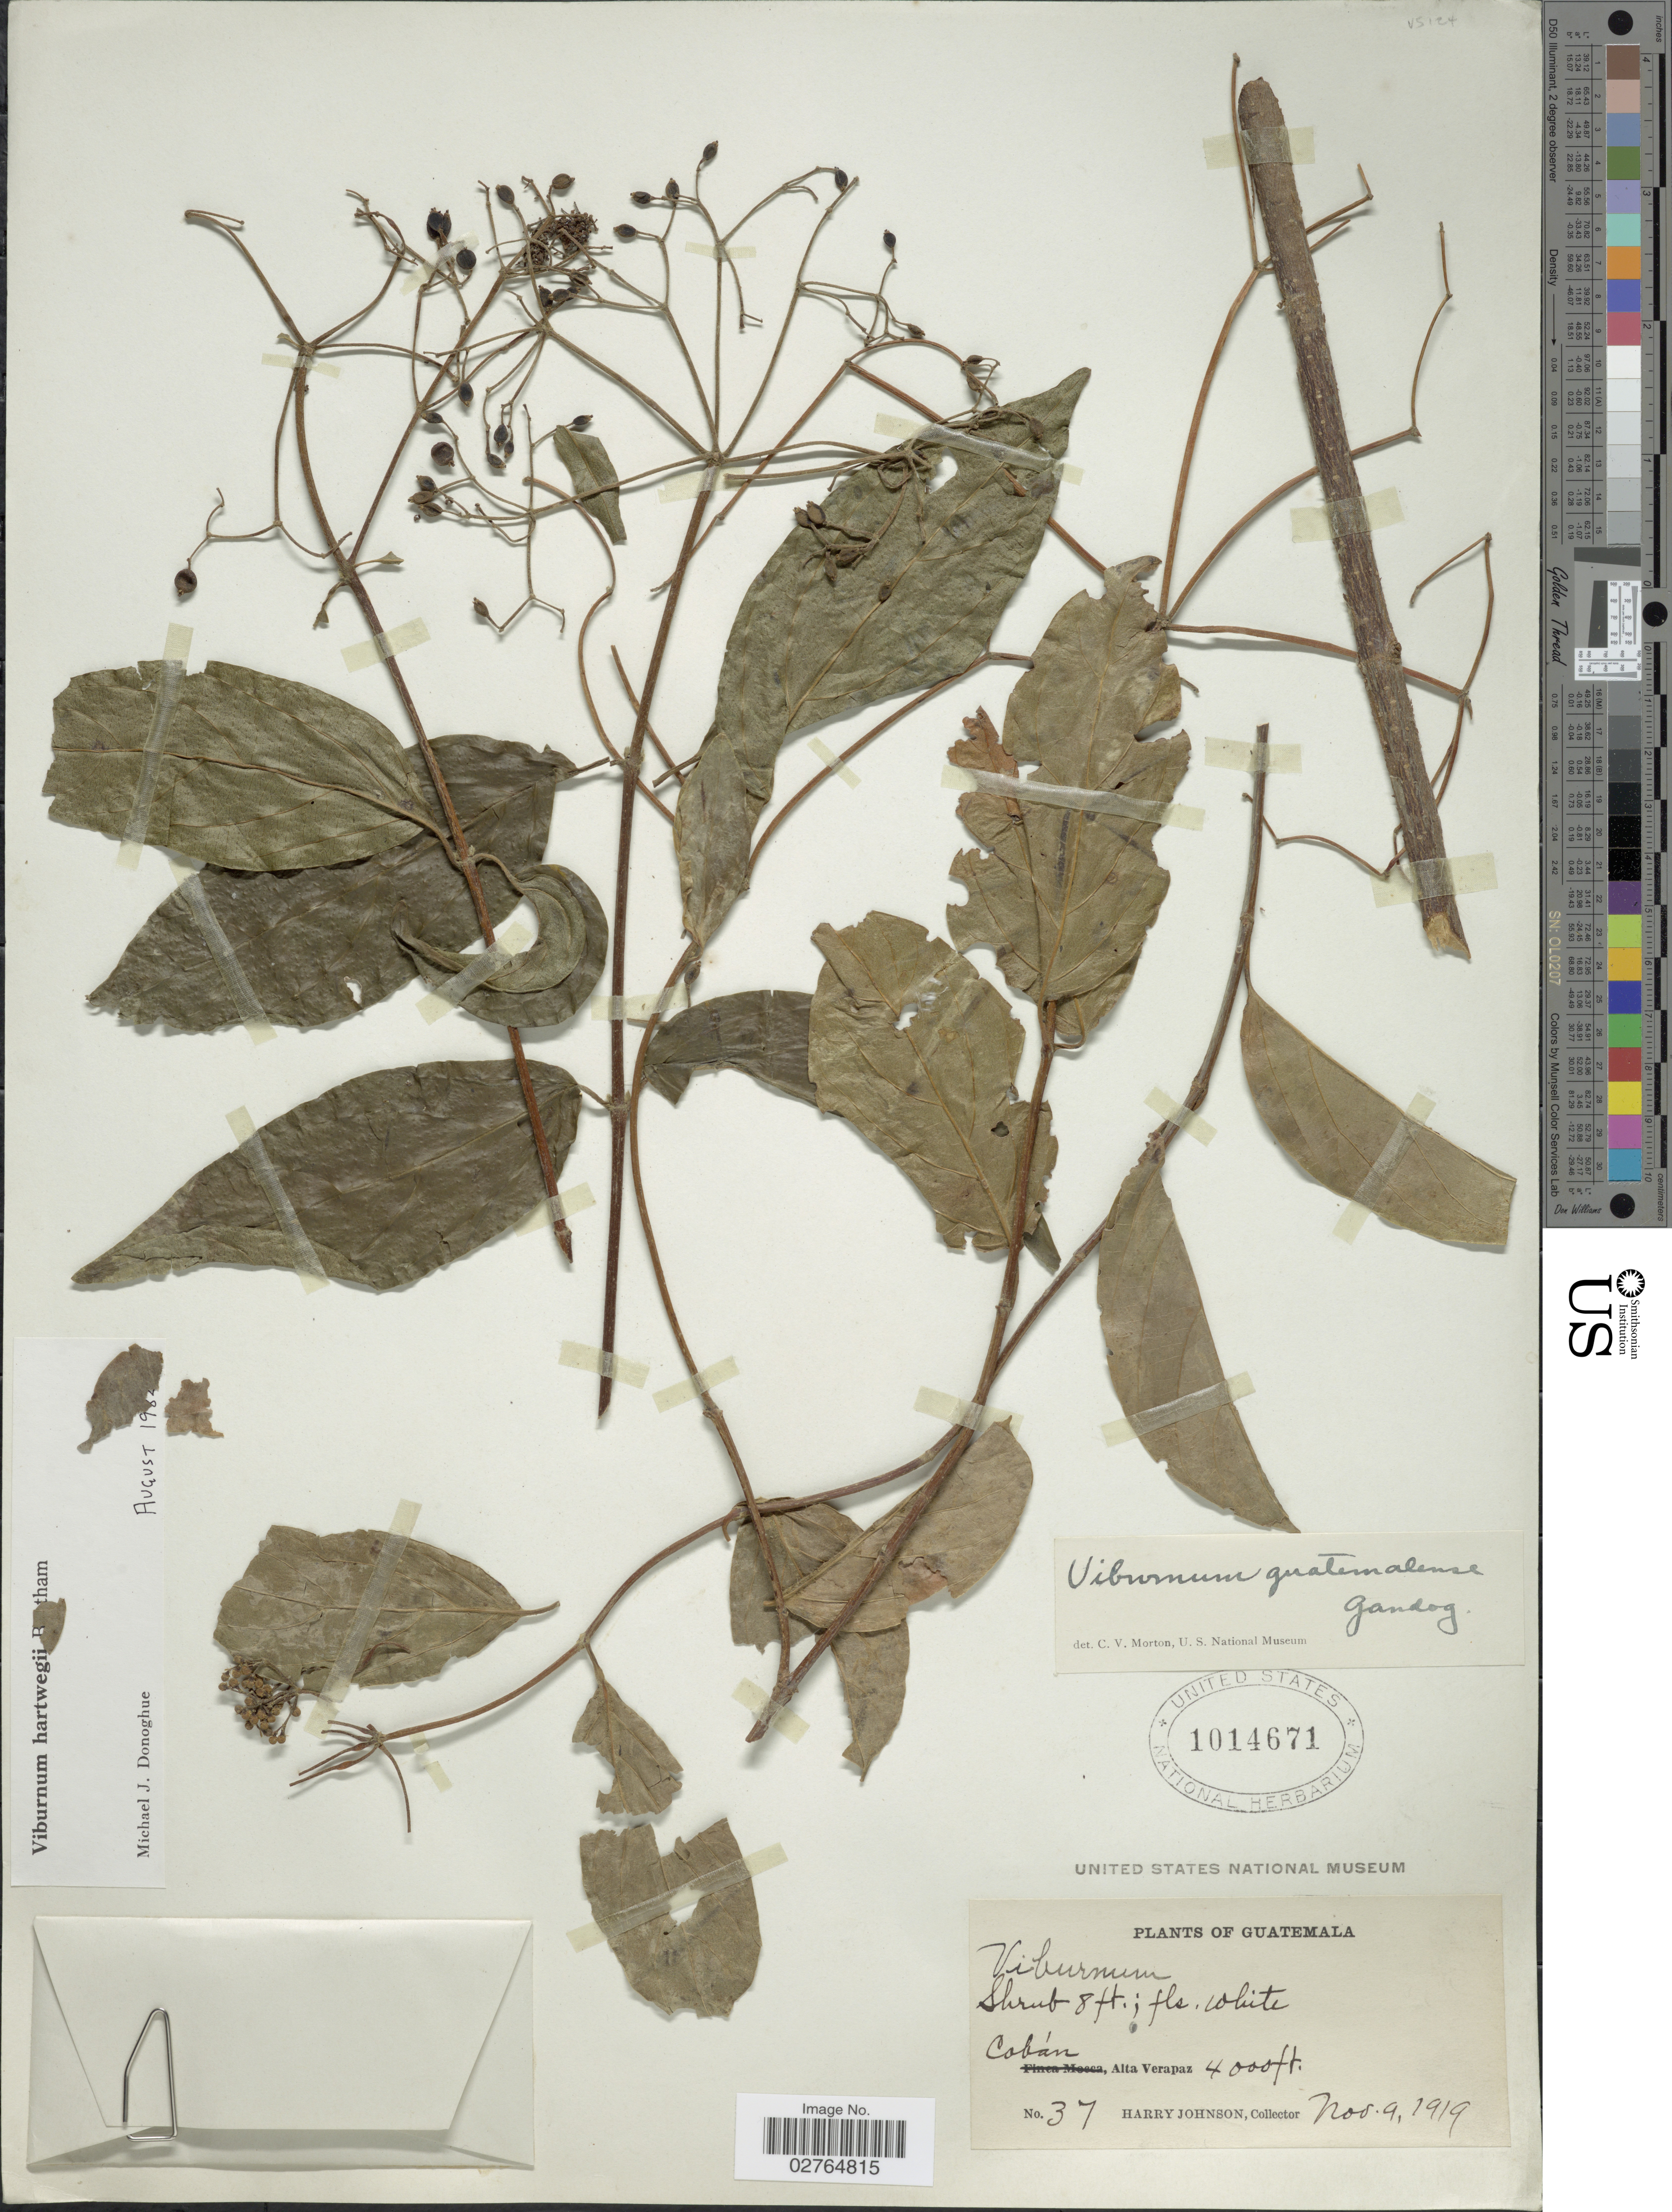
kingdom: Plantae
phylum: Tracheophyta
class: Magnoliopsida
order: Dipsacales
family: Viburnaceae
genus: Viburnum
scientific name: Viburnum hartwegii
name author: Benth.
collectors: H. Johnson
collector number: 37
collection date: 1919-11-09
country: Guatemala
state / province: Alta Verapaz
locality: Cobán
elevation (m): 1219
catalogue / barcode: US 1014671